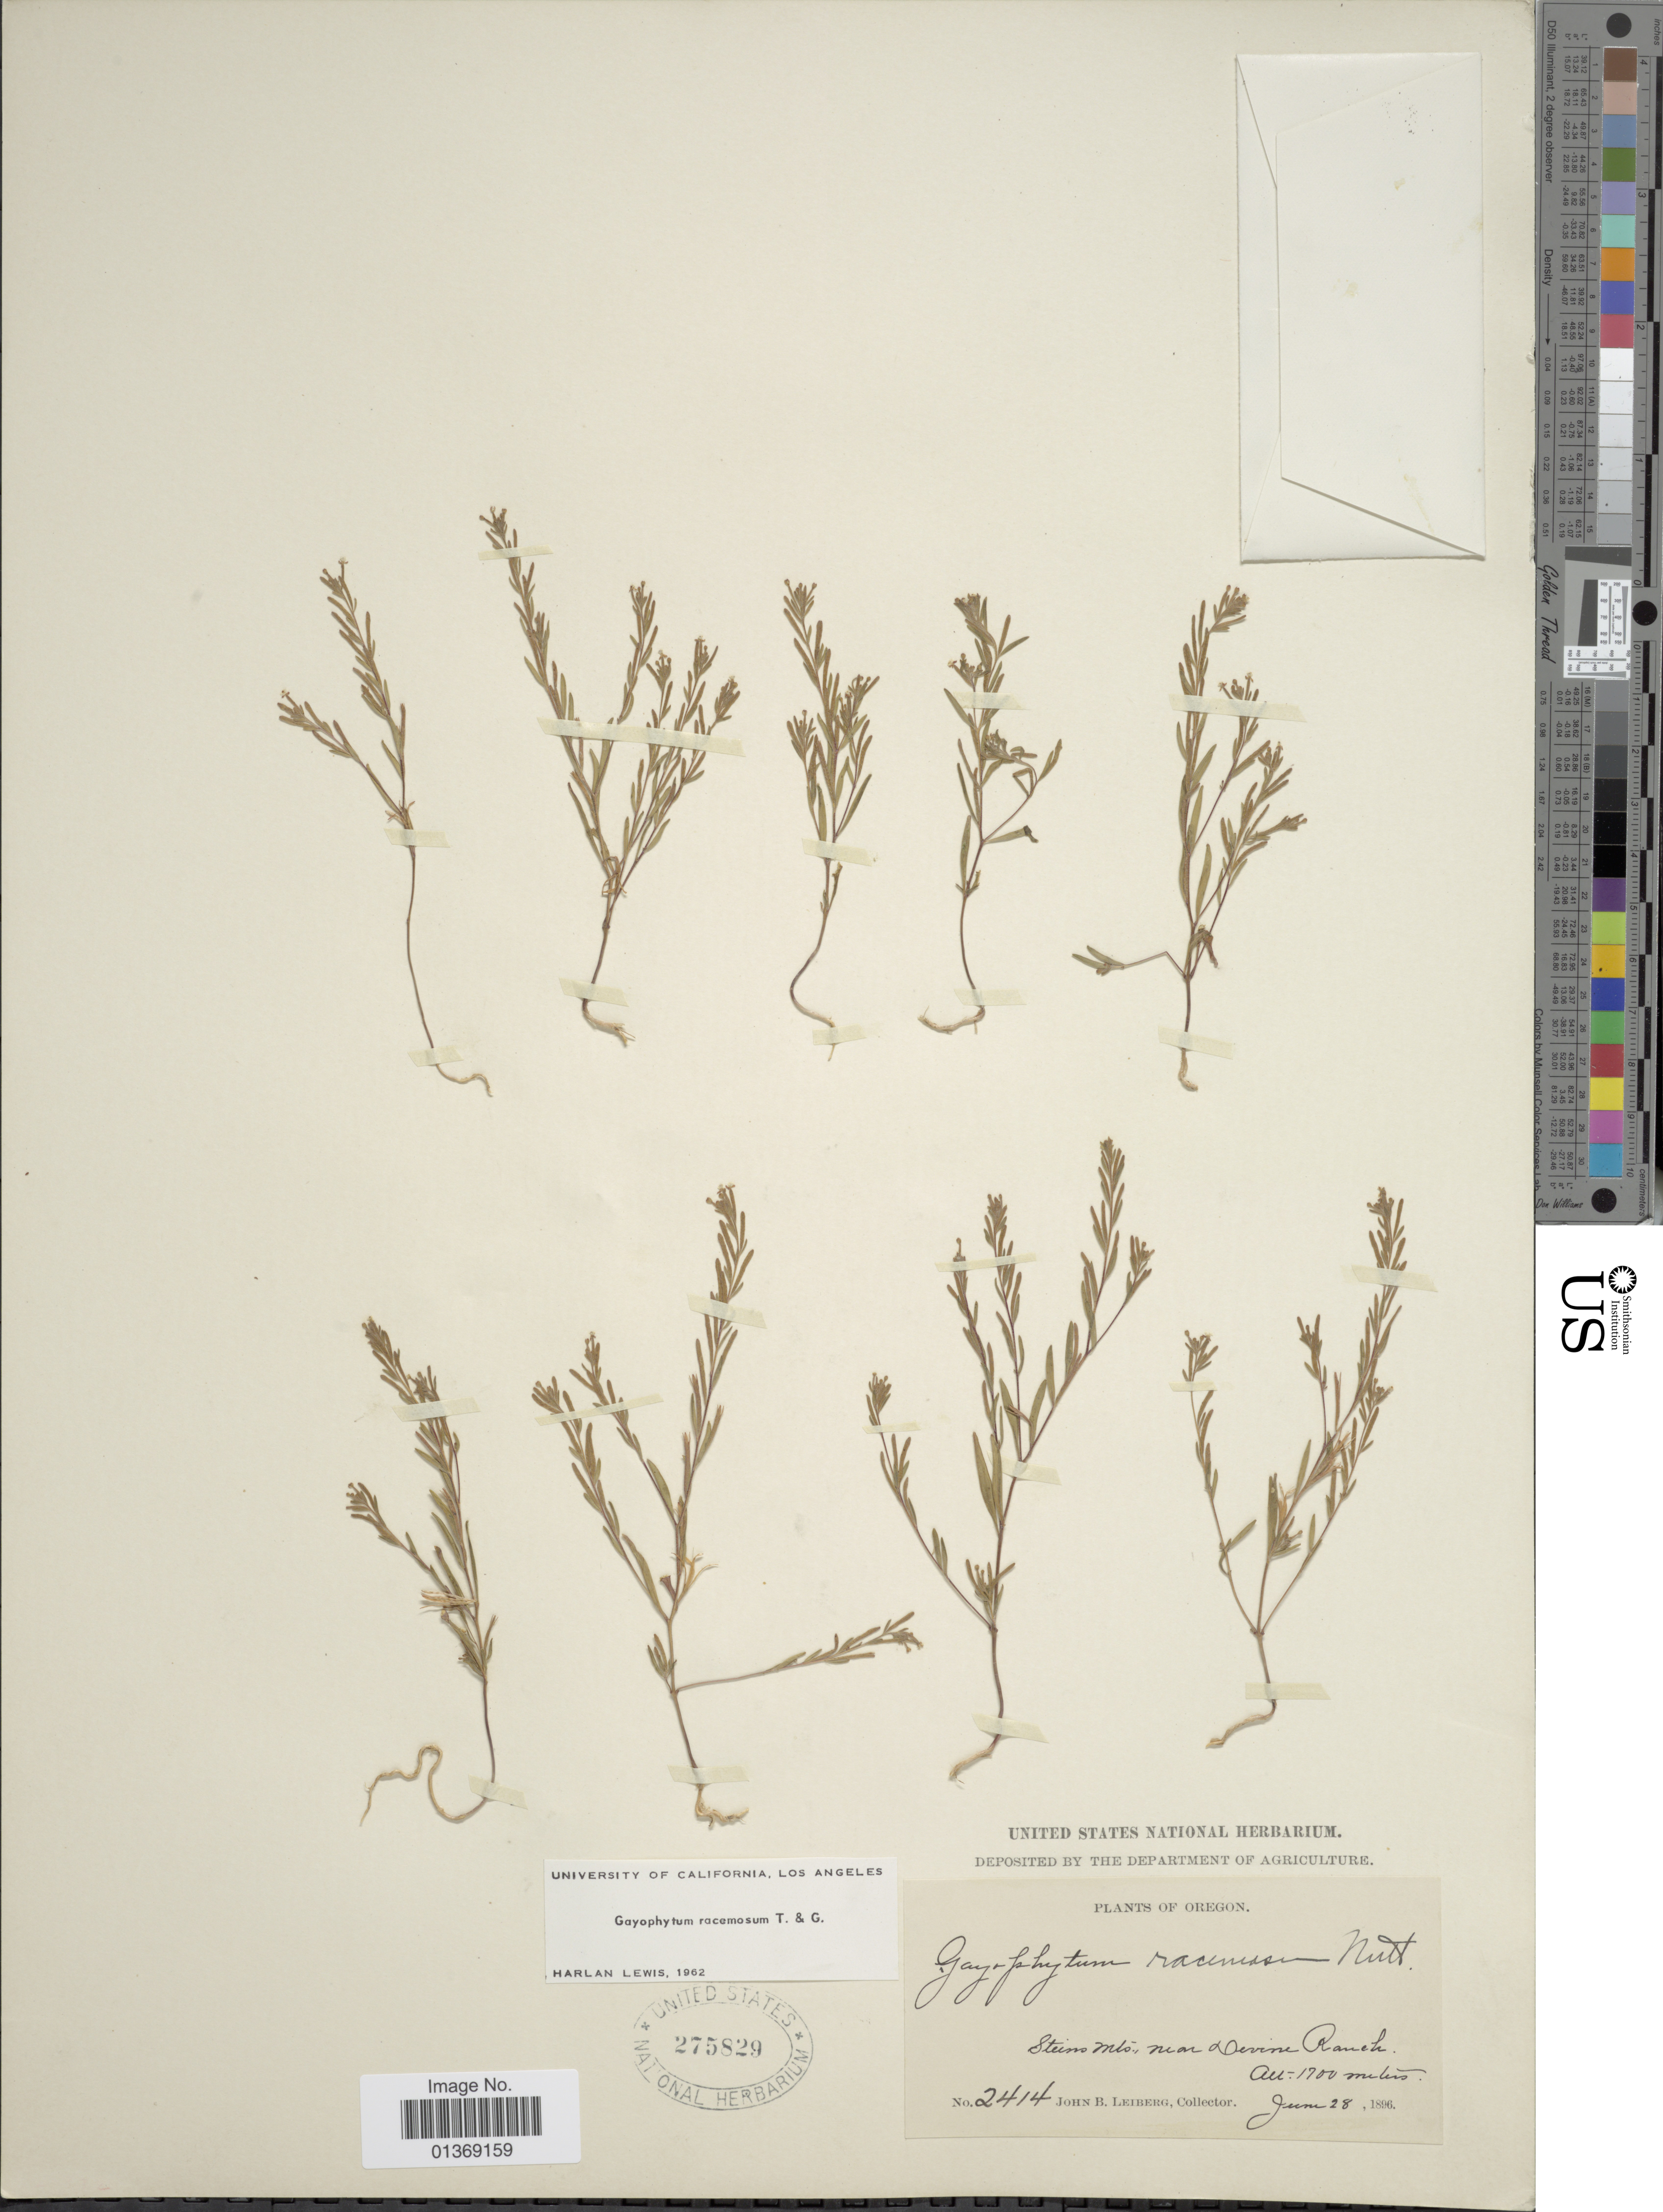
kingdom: Plantae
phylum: Tracheophyta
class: Magnoliopsida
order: Myrtales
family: Onagraceae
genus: Gayophytum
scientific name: Gayophytum racemosum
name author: Torr. & A. Gray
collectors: J. B. Leiberg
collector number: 2414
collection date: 1896-06-28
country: United States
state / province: Oregon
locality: Steins Mts., near Devine Ranch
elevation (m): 1700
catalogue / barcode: US 275829